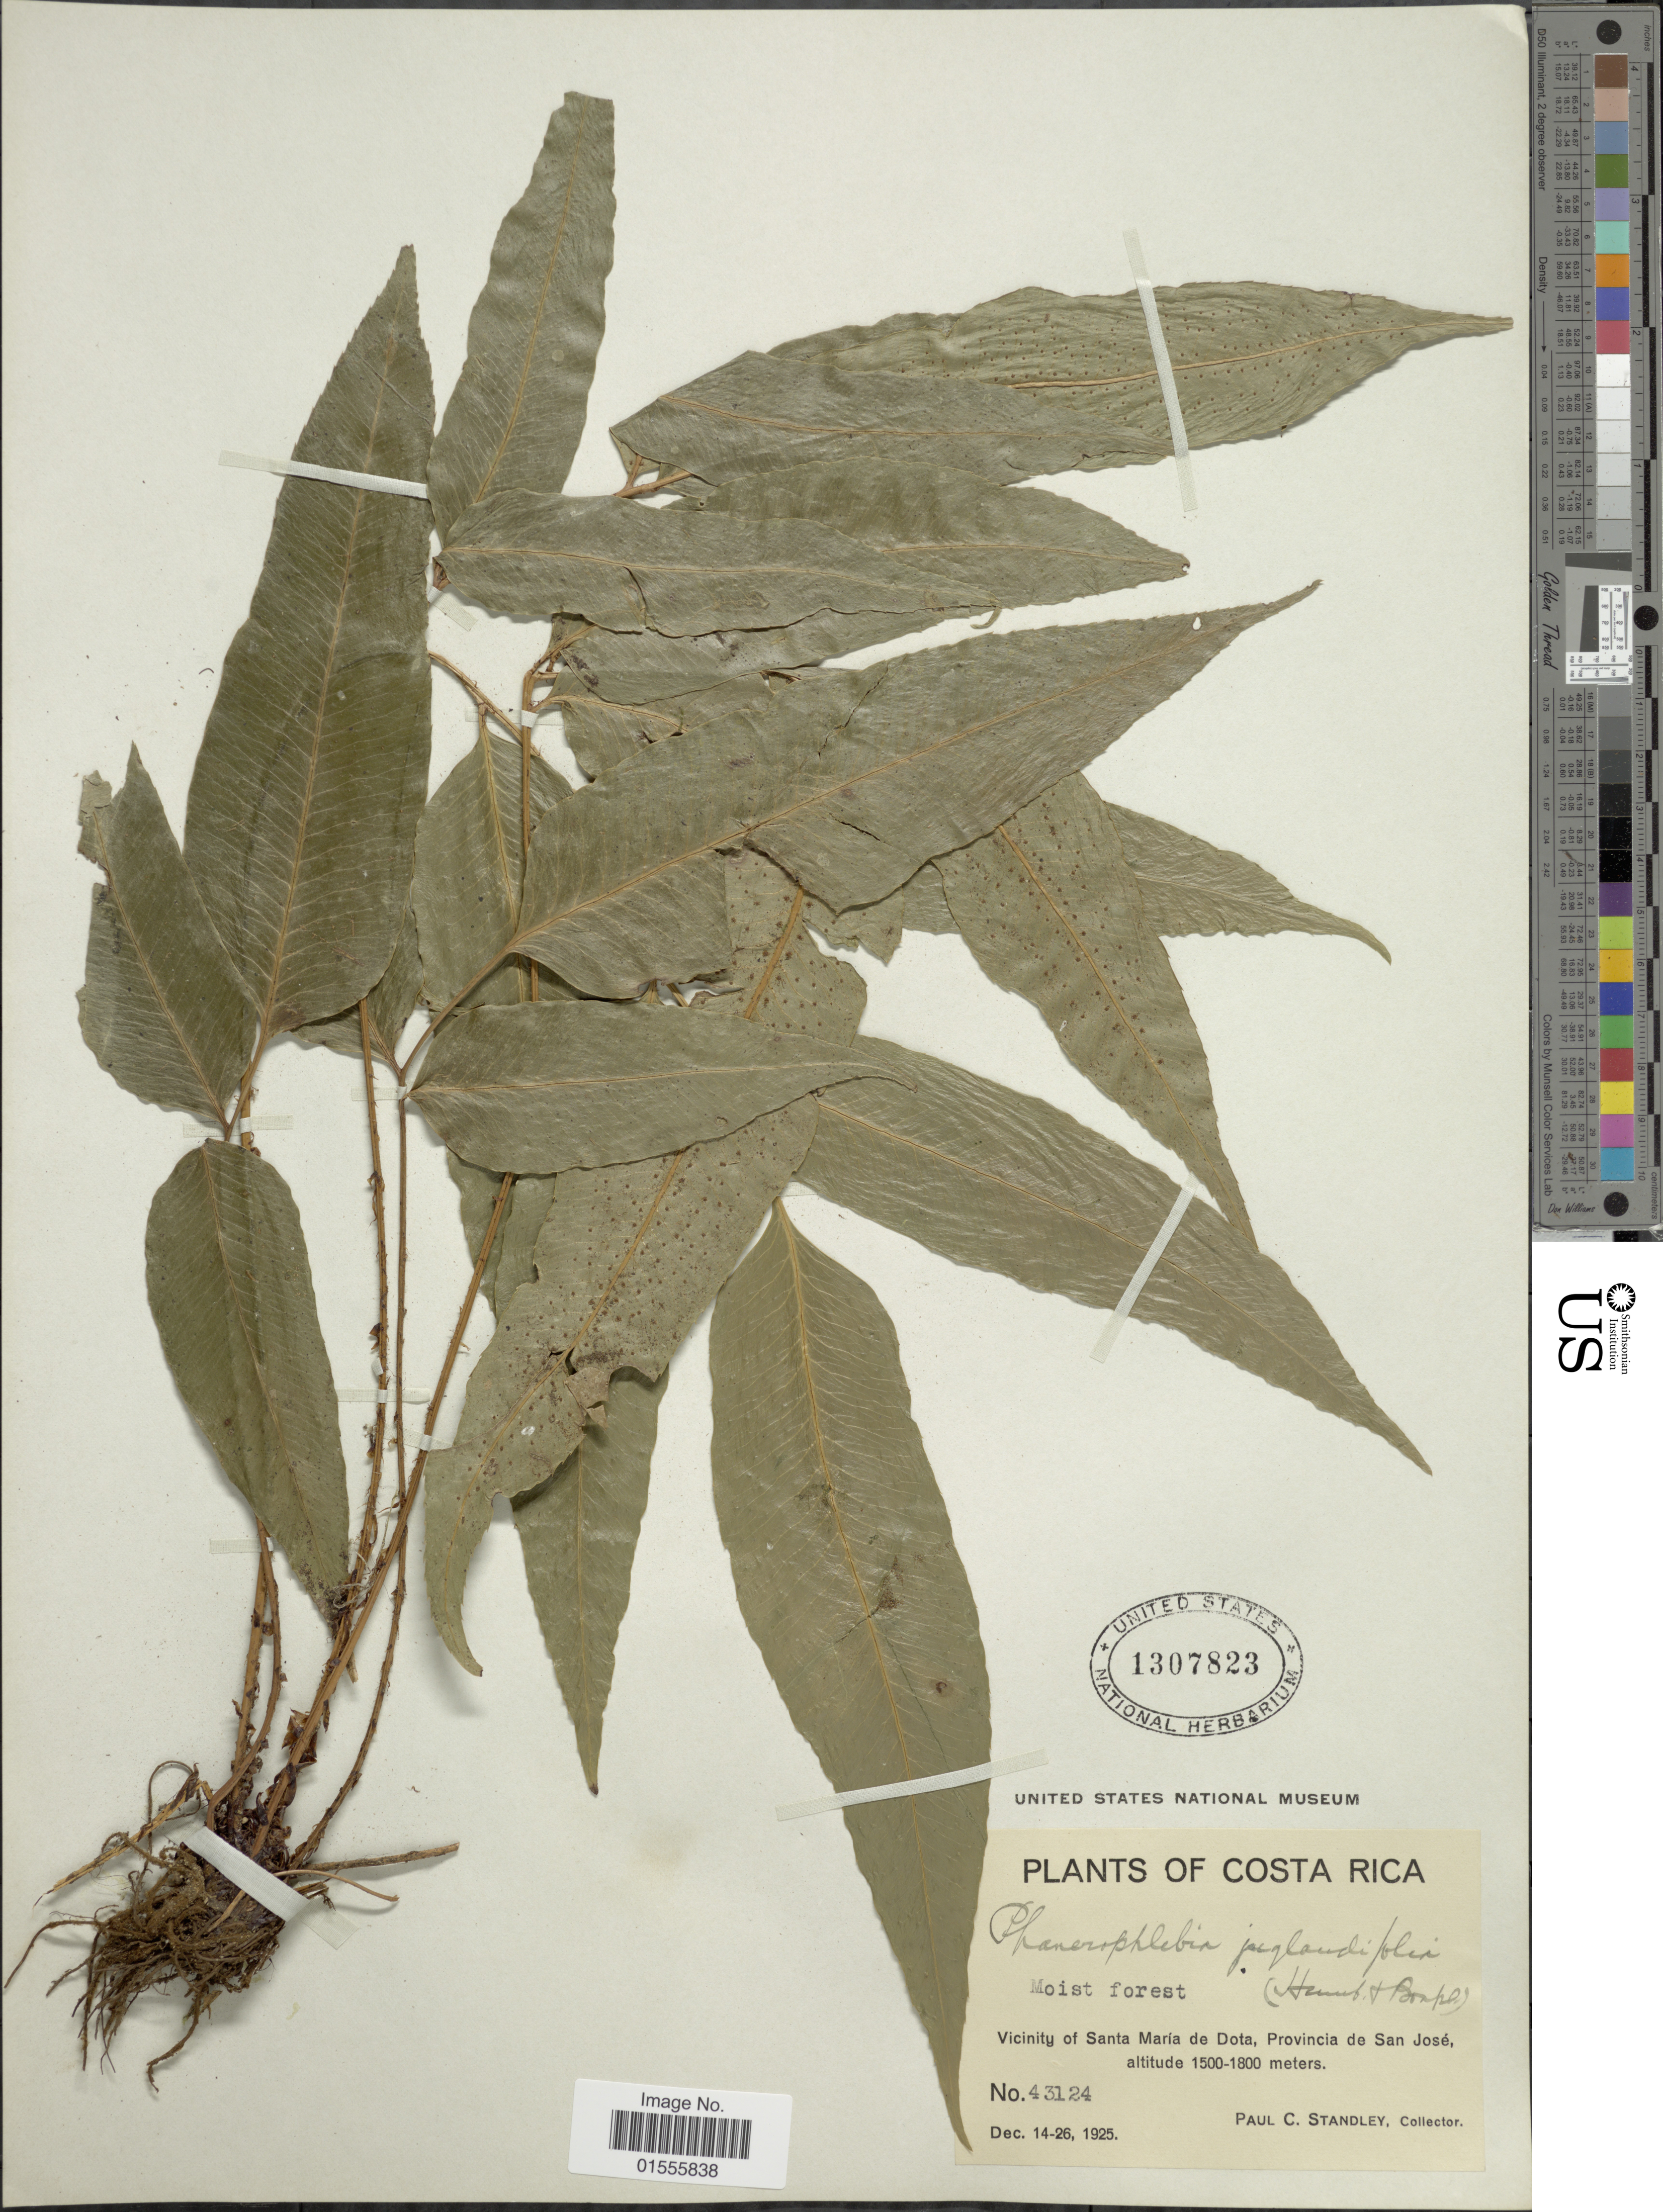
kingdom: Plantae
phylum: Tracheophyta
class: Polypodiopsida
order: Polypodiales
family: Dryopteridaceae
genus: Phanerophlebia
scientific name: Phanerophlebia juglandifolia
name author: (Willd.) J. Sm.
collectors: P. C. Standley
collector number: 43124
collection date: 1925-12-14/1925-12-26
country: Costa Rica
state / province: San José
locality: Vicinity of Santa Maria de Dota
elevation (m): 1500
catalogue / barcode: US 1307823